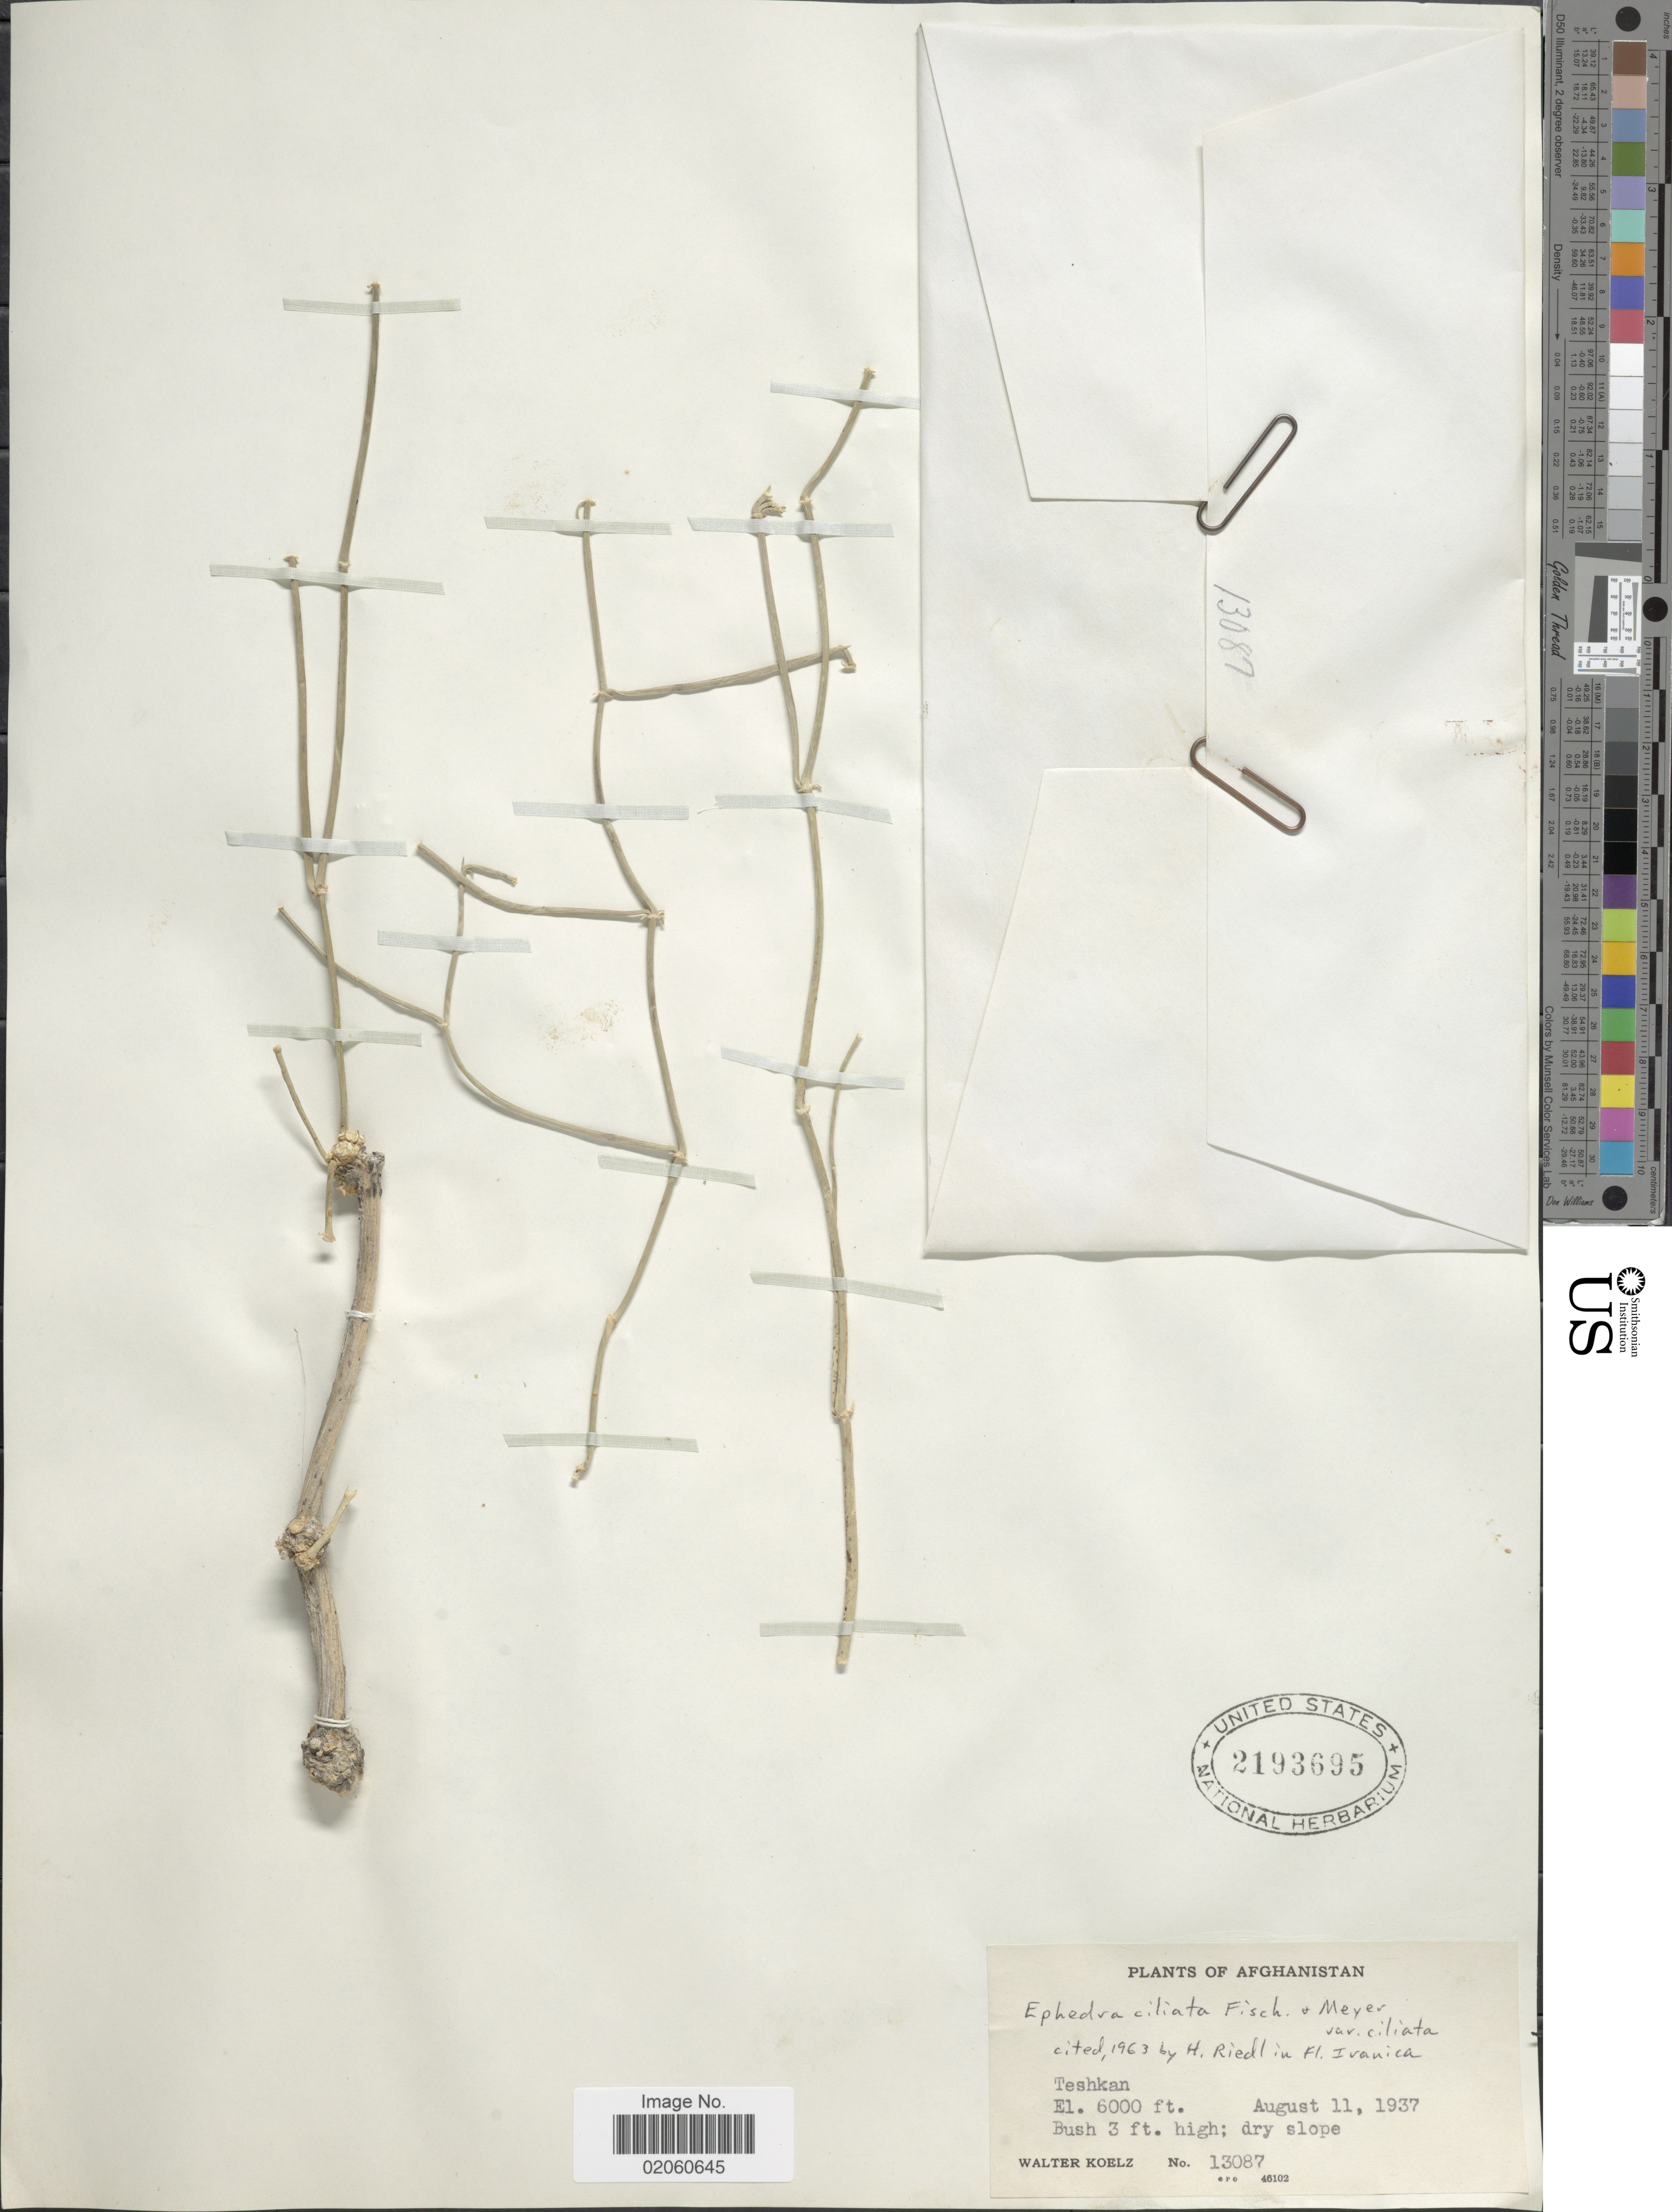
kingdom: Plantae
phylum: Tracheophyta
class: Gnetopsida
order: Ephedrales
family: Ephedraceae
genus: Ephedra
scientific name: Ephedra alte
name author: C.A. Mey.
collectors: W. N. Koelz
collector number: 13087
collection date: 1937-08-11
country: Afghanistan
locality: Teshkan, dry slope.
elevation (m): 1829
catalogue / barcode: US 2193695